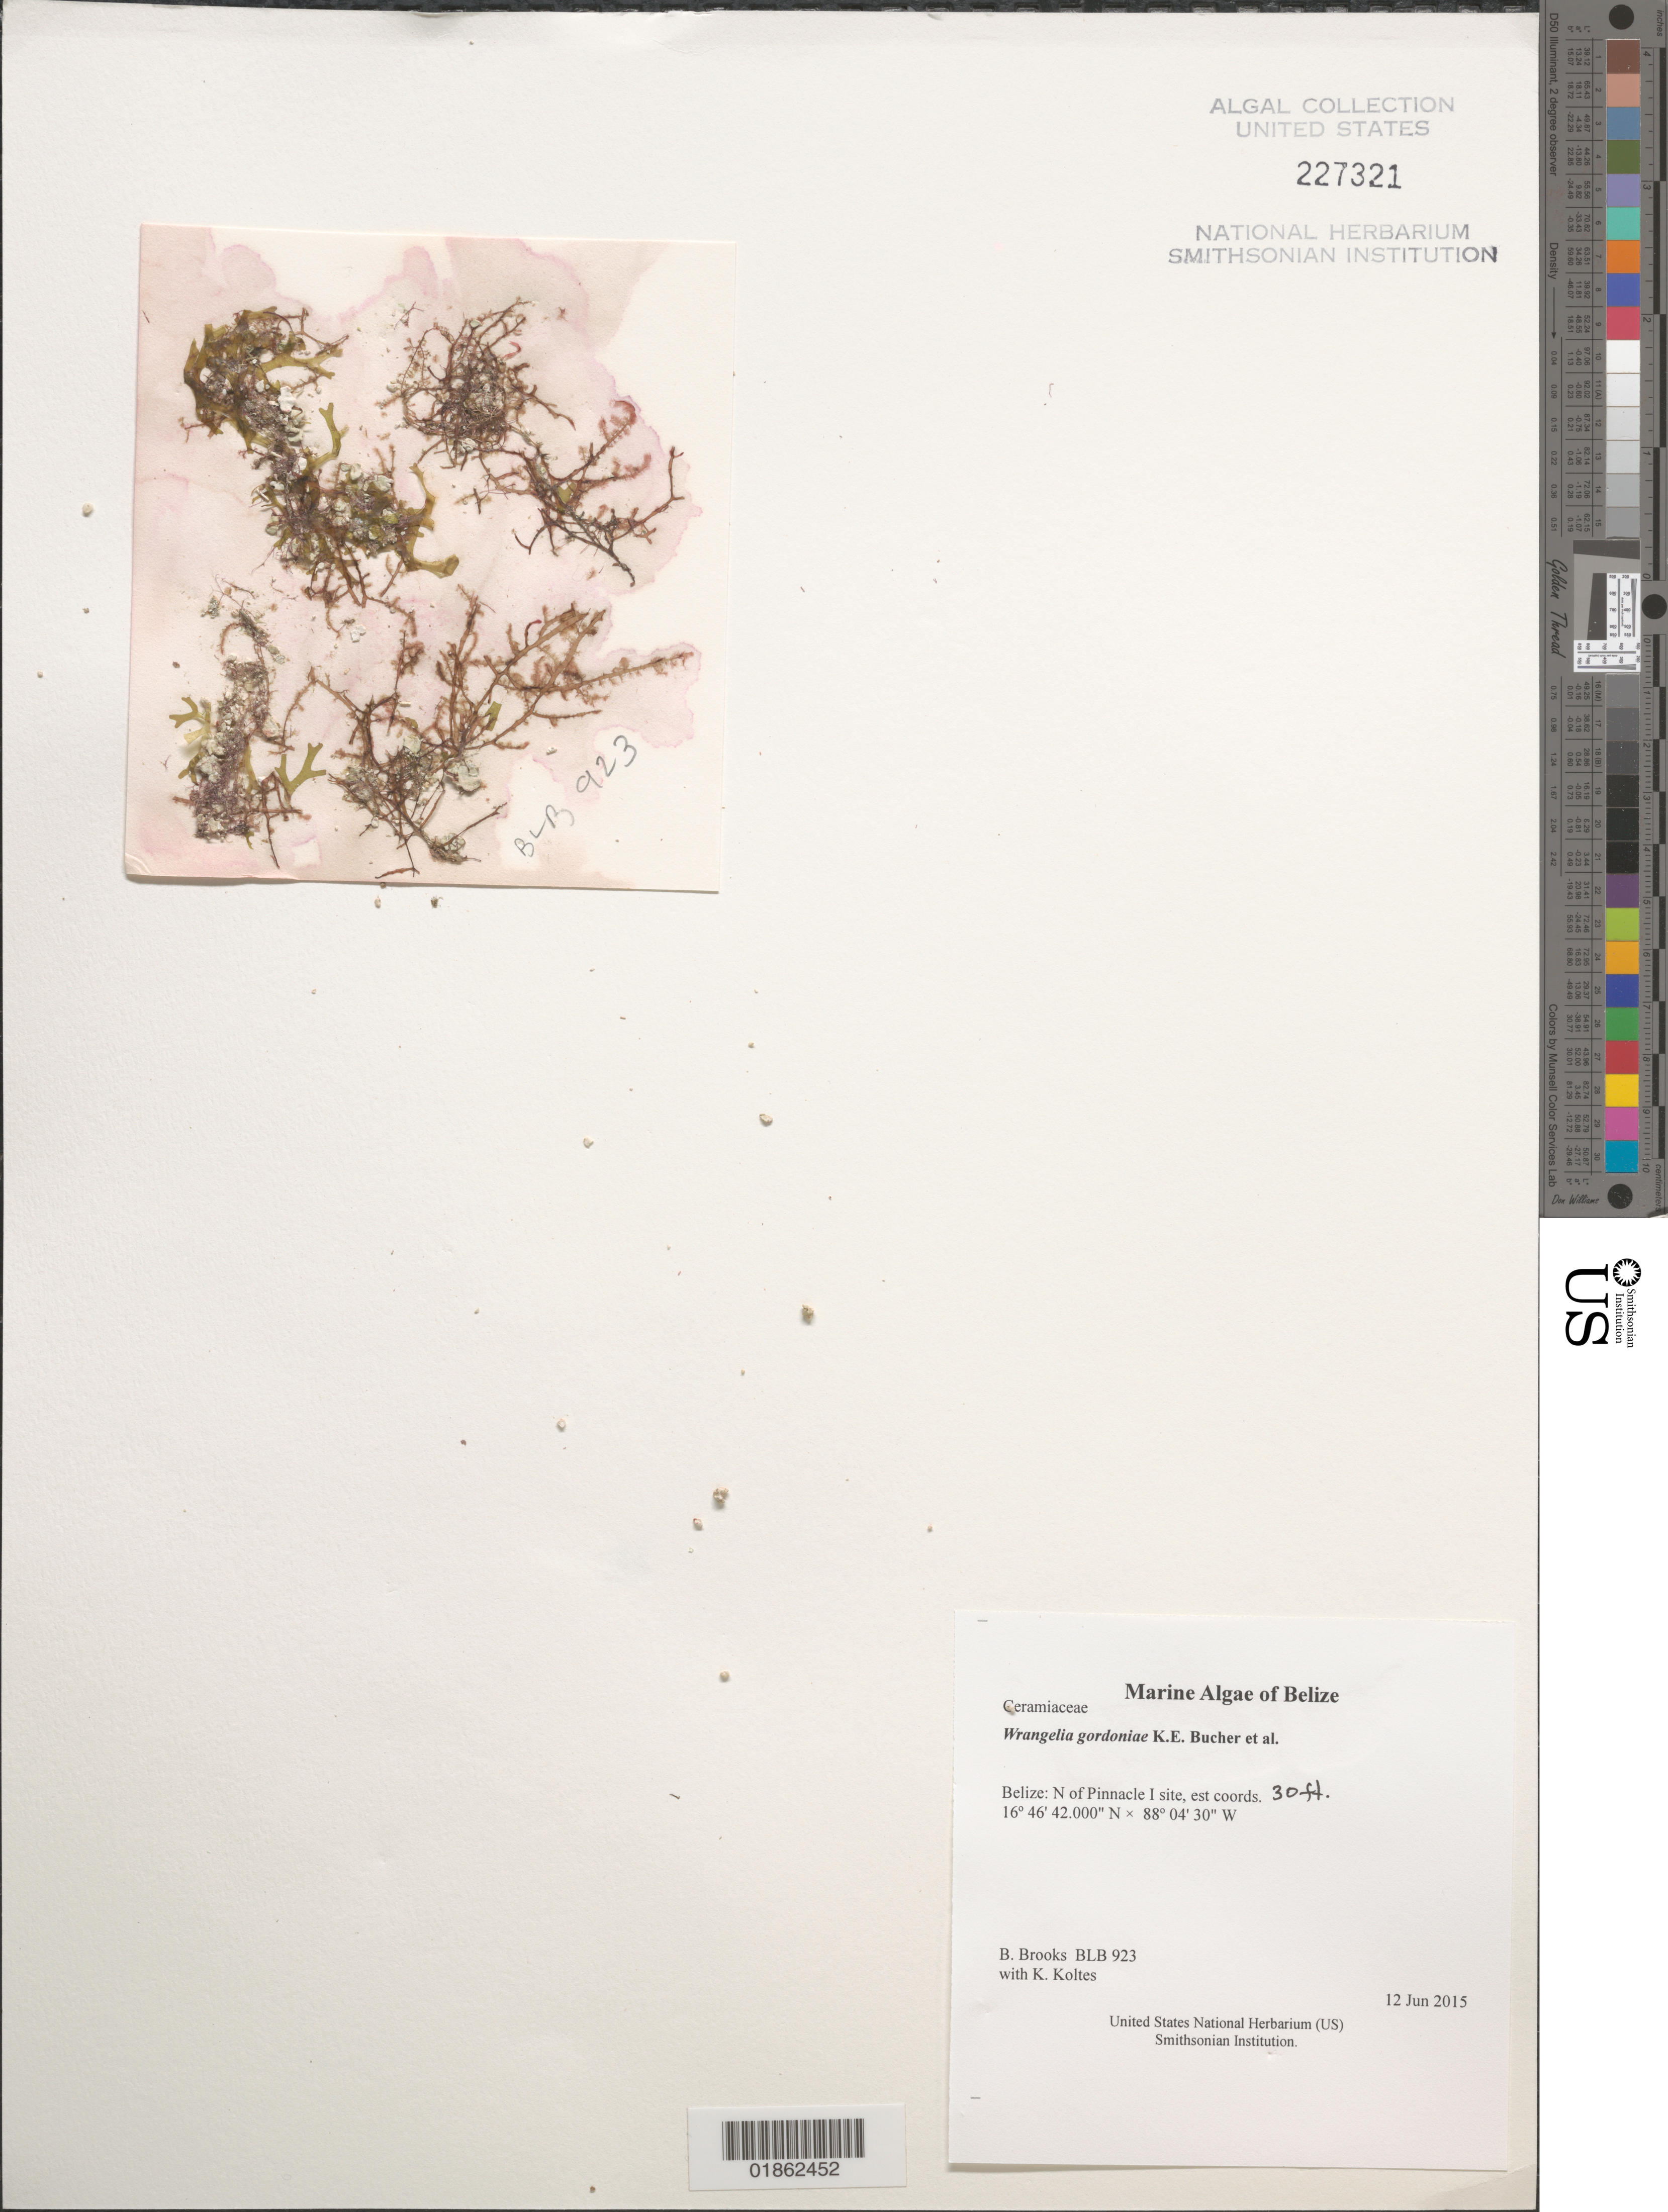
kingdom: Plantae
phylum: Rhodophyta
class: Florideophyceae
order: Ceramiales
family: Wrangeliaceae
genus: Wrangelia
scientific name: Wrangelia gordoniae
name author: K.E. Bucher et al.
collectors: B. Brooks & K. Koltes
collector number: BLB 923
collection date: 2015-06-12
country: Belize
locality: N of Pinnacle I site, est coords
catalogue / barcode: US 227321